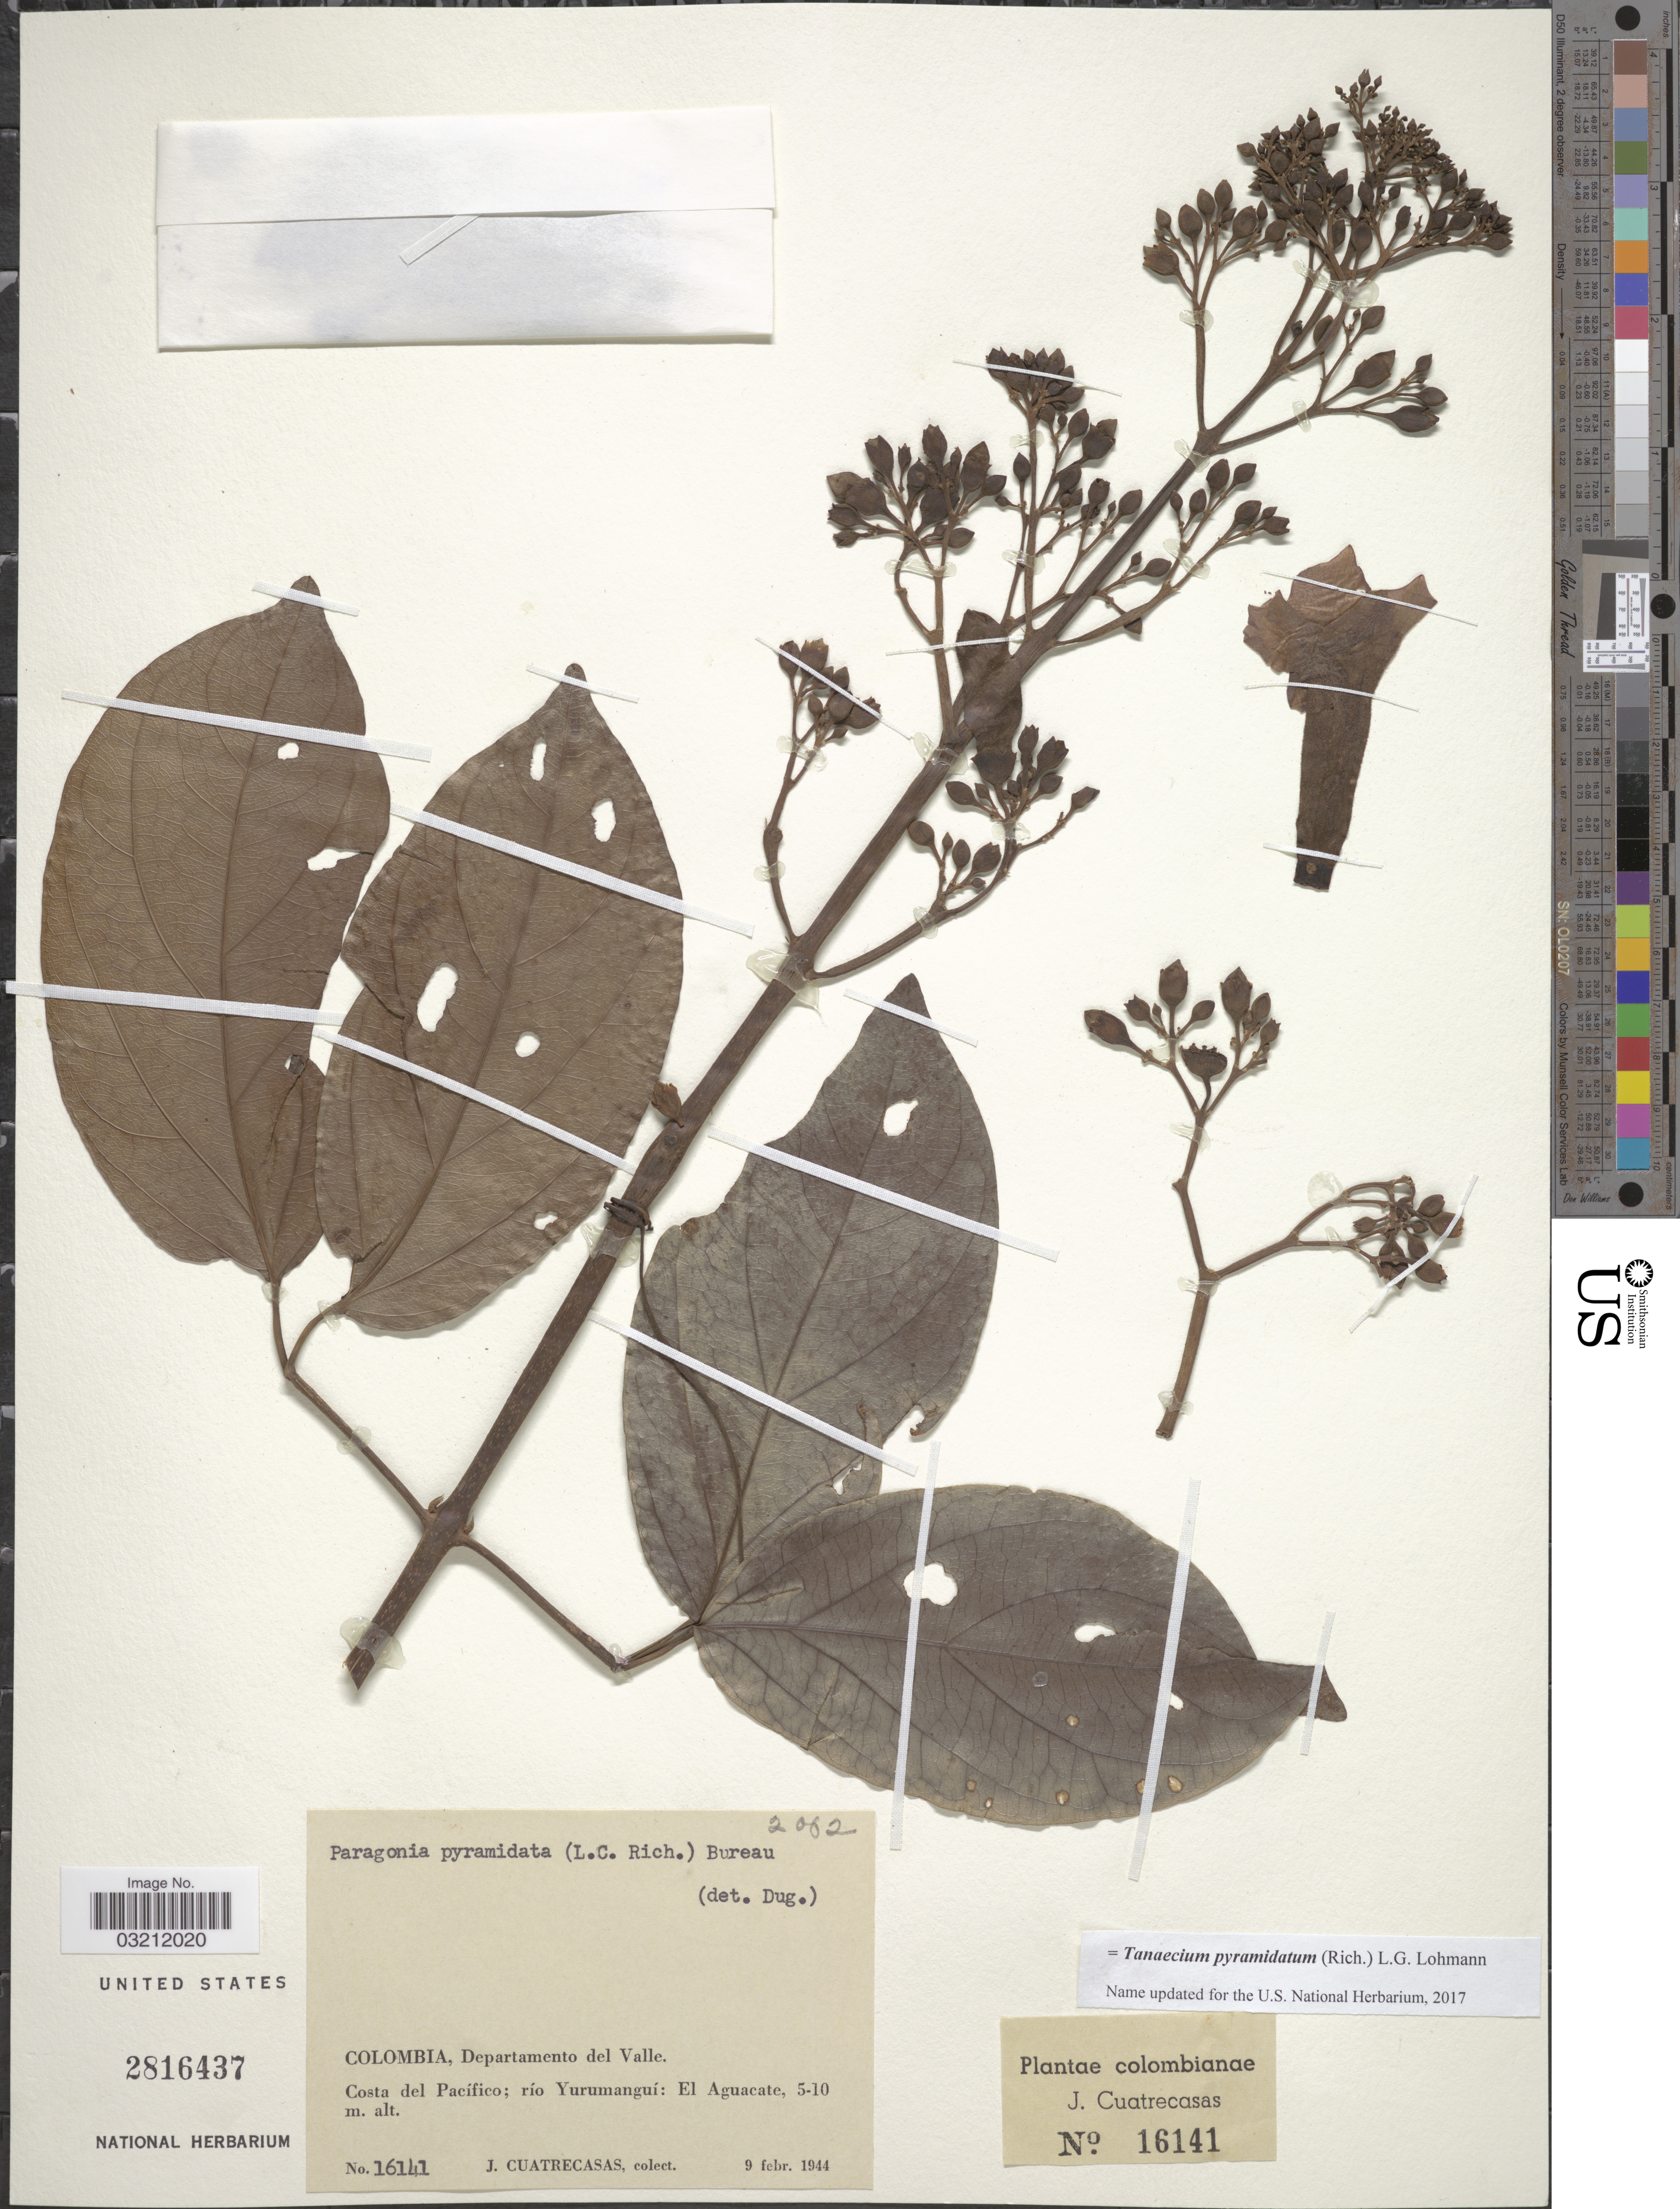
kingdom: Plantae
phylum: Tracheophyta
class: Magnoliopsida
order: Lamiales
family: Bignoniaceae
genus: Tanaecium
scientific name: Tanaecium pyramidatum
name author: (Rich.) L.G. Lohmann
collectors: J. Cuatrecasas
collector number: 16141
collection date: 1944-02-09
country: Colombia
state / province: Valle del Cauca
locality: Departamento del Valle. Costa del Pacífico; río Yurumanguí: El Aguacate.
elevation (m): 5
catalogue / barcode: US 2816437